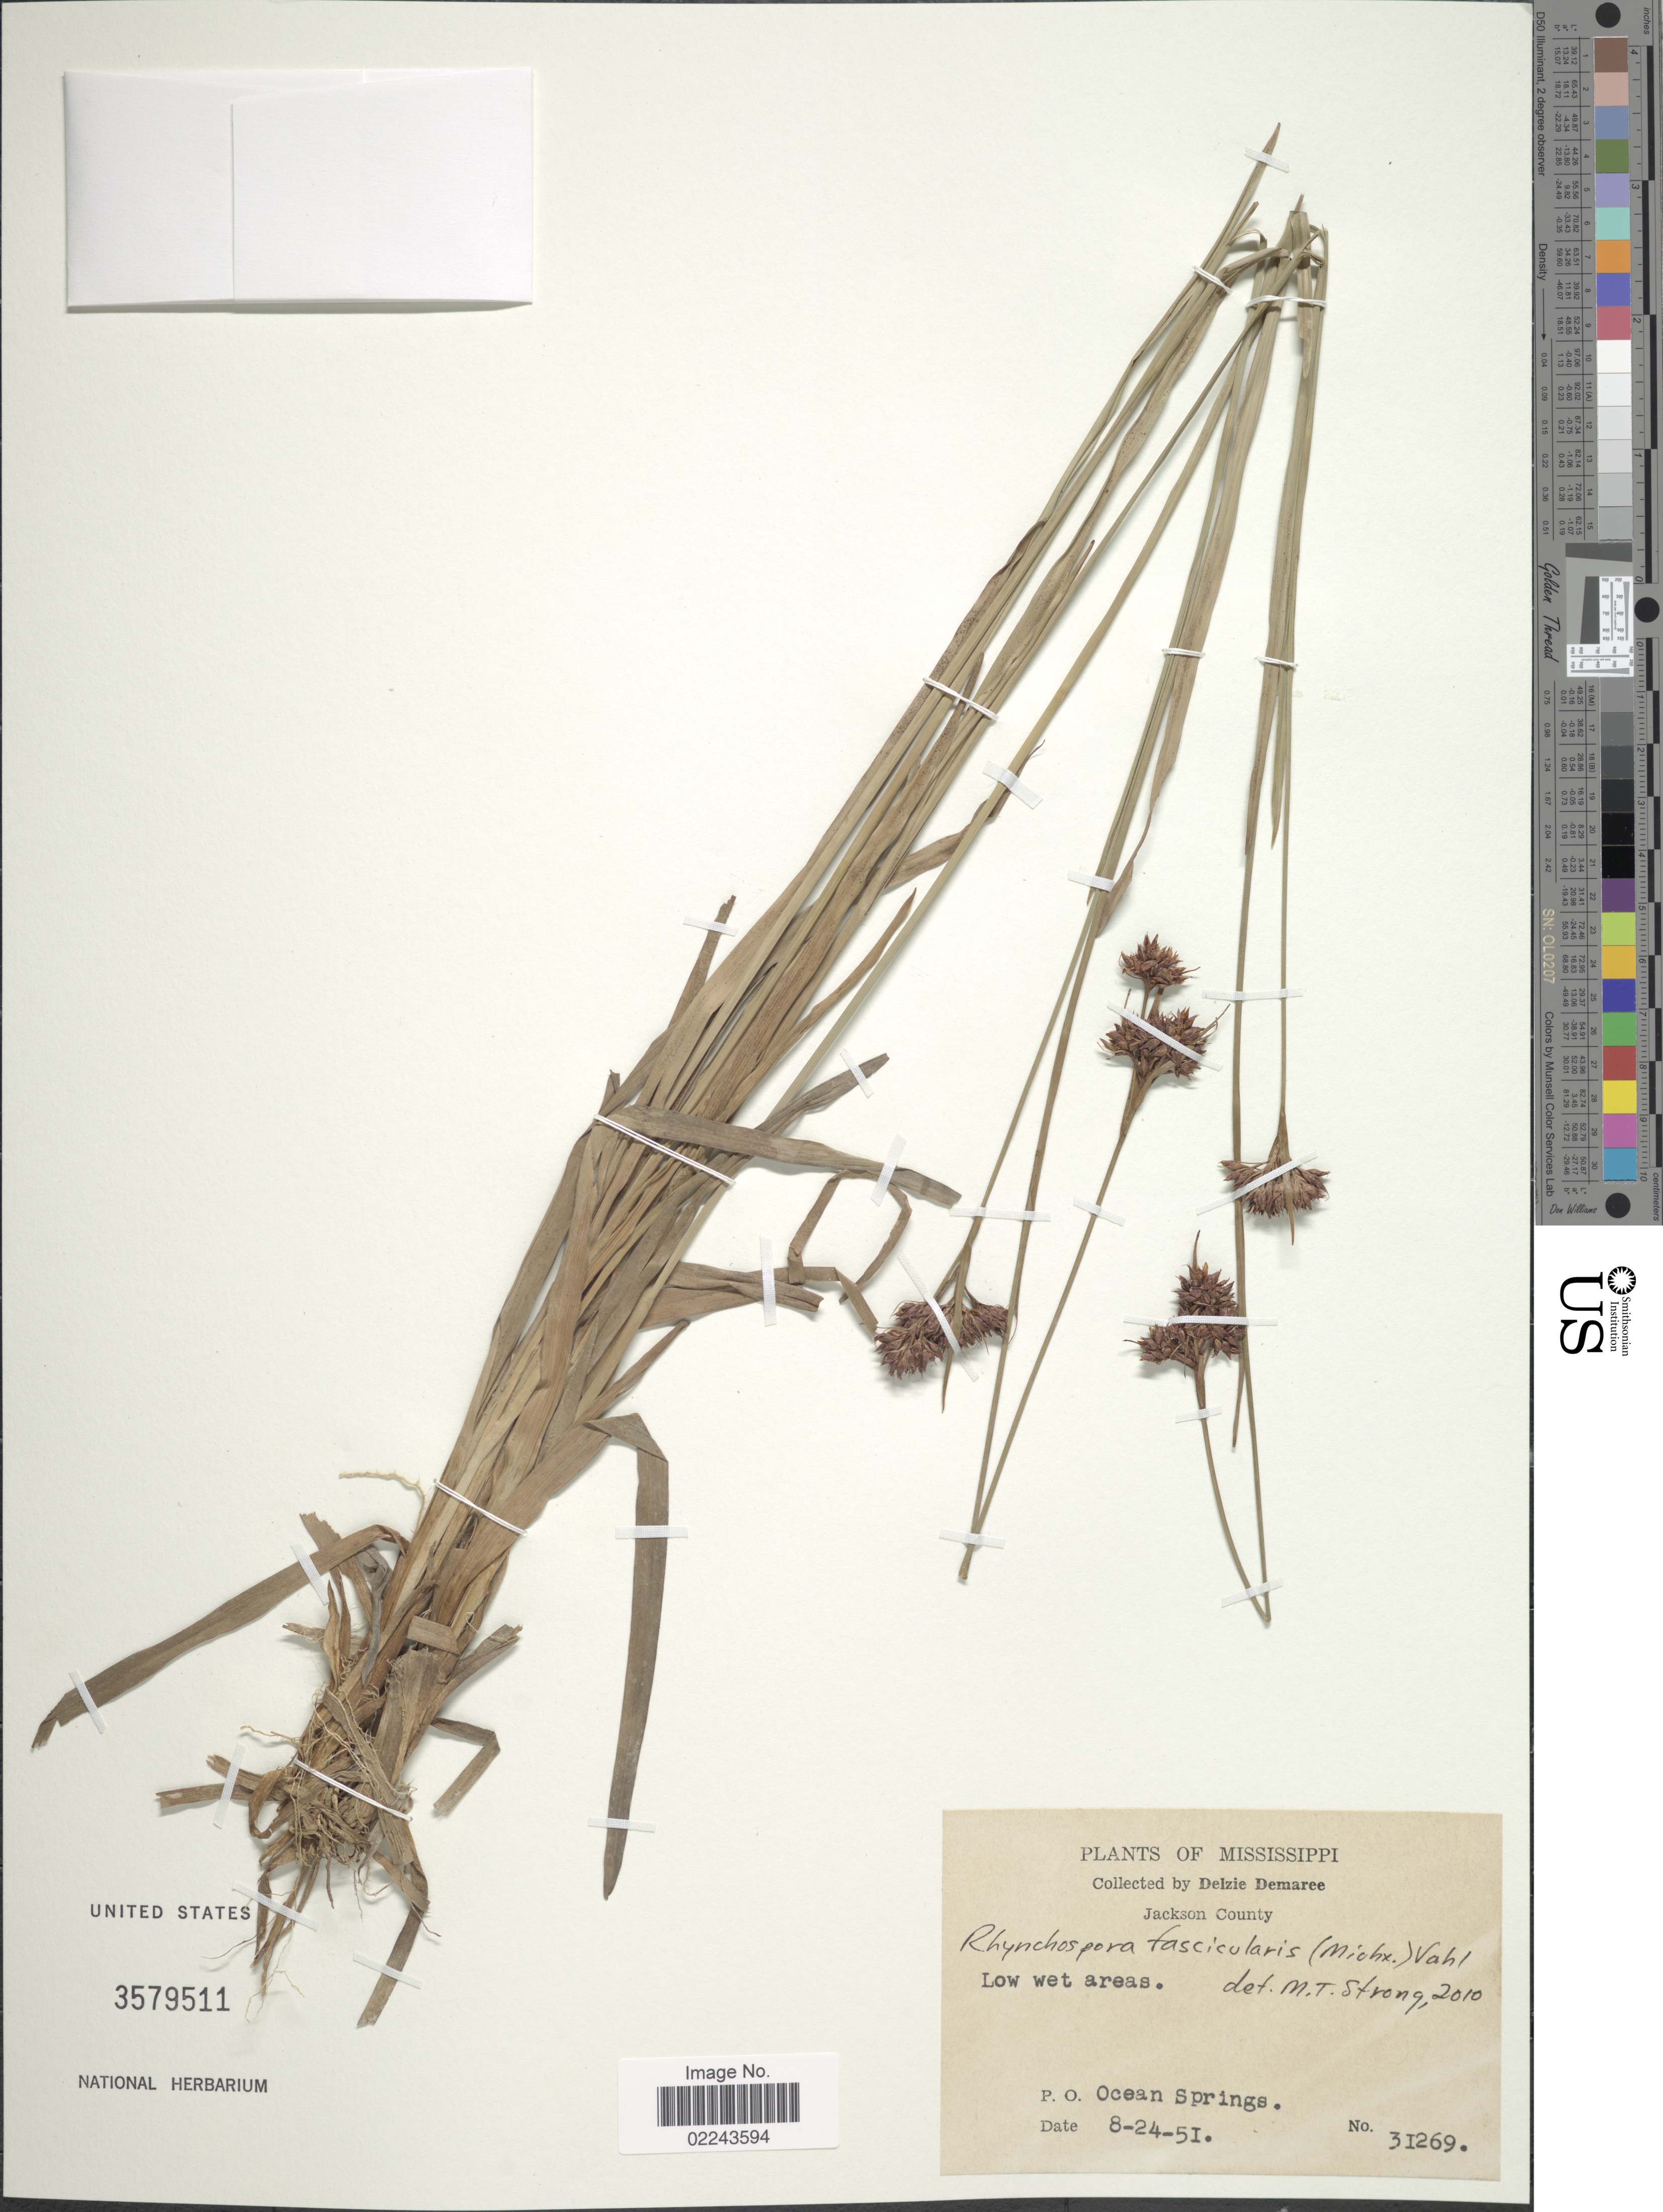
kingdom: Plantae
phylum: Tracheophyta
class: Liliopsida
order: Poales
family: Cyperaceae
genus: Rhynchospora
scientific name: Rhynchospora fascicularis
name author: (Michx.) Vahl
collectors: D. Demaree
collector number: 31269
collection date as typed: Transcribed d/m/y: 24/8/51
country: United States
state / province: Mississippi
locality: Jackson County, P.O. Ocean Springs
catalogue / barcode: US 3579511